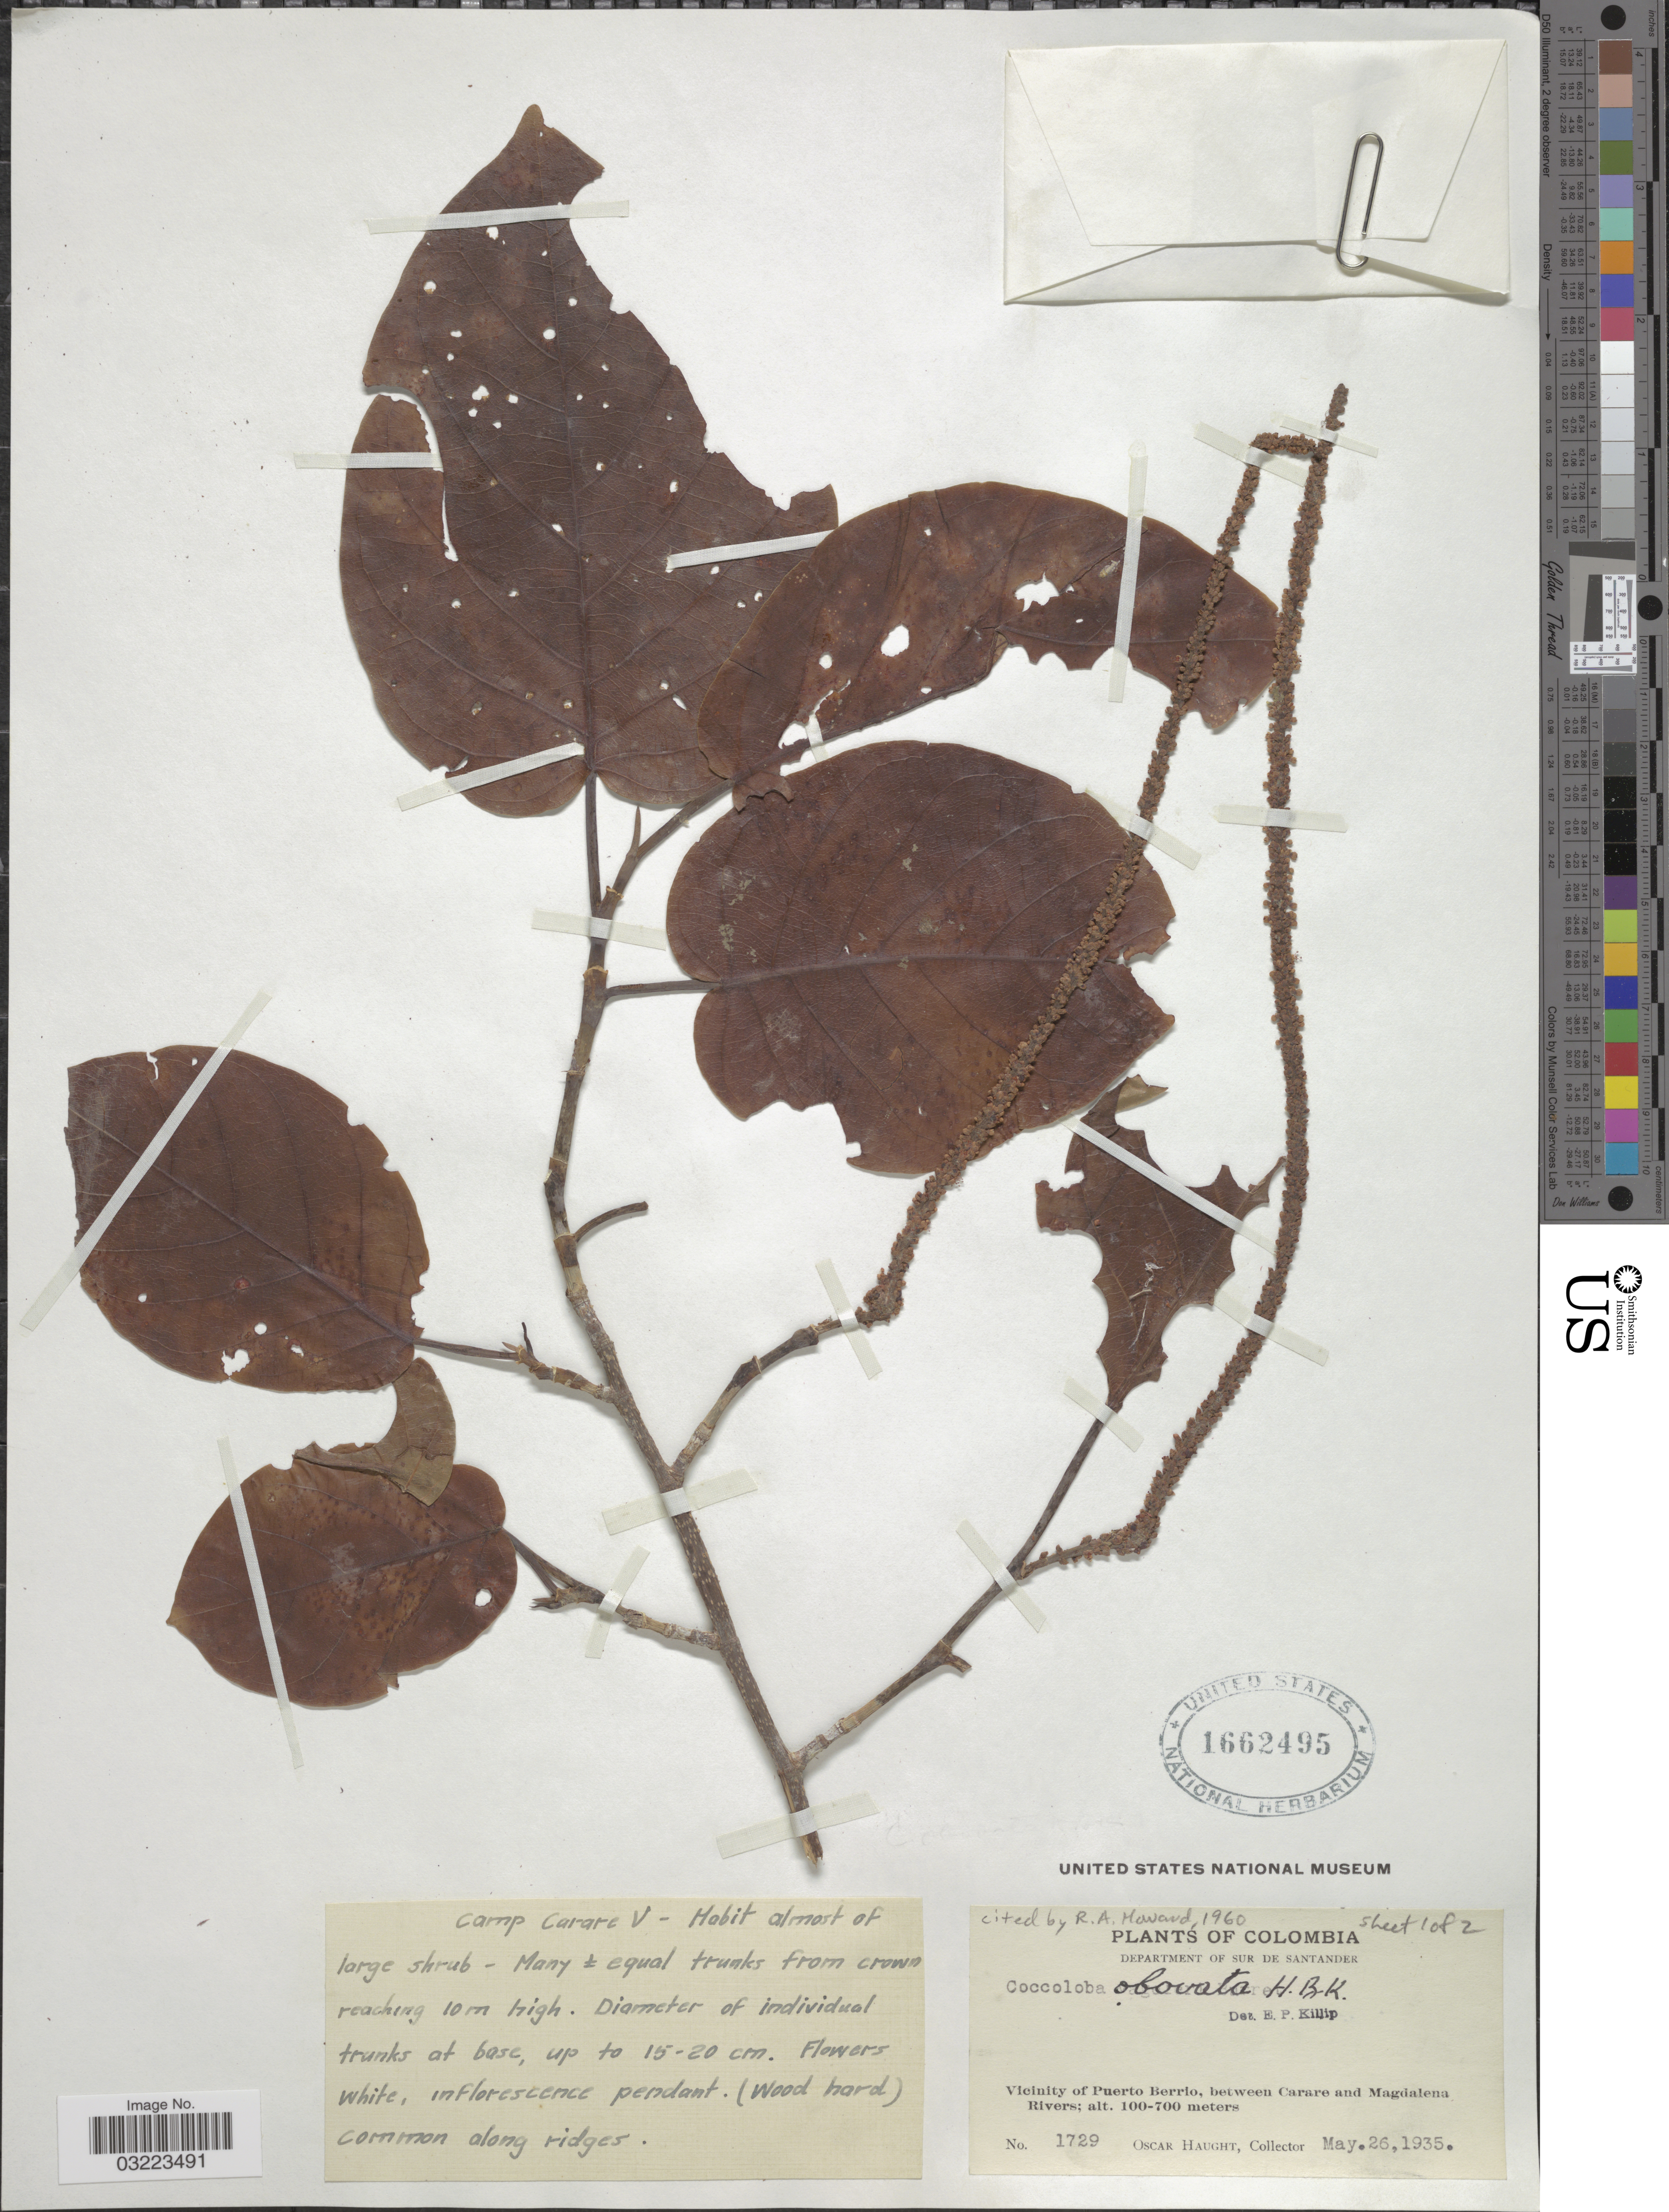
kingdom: Plantae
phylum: Tracheophyta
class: Magnoliopsida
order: Caryophyllales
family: Polygonaceae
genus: Coccoloba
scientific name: Coccoloba obovata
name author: Kunth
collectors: O. L. Haught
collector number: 1729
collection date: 1935-05-26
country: Colombia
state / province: Santander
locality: Department of Sur de Santander, Vicinity of Puerto Berrio, between Carare and Magdalena Rivers, Camp Carare V.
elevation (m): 100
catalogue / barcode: US 1662495